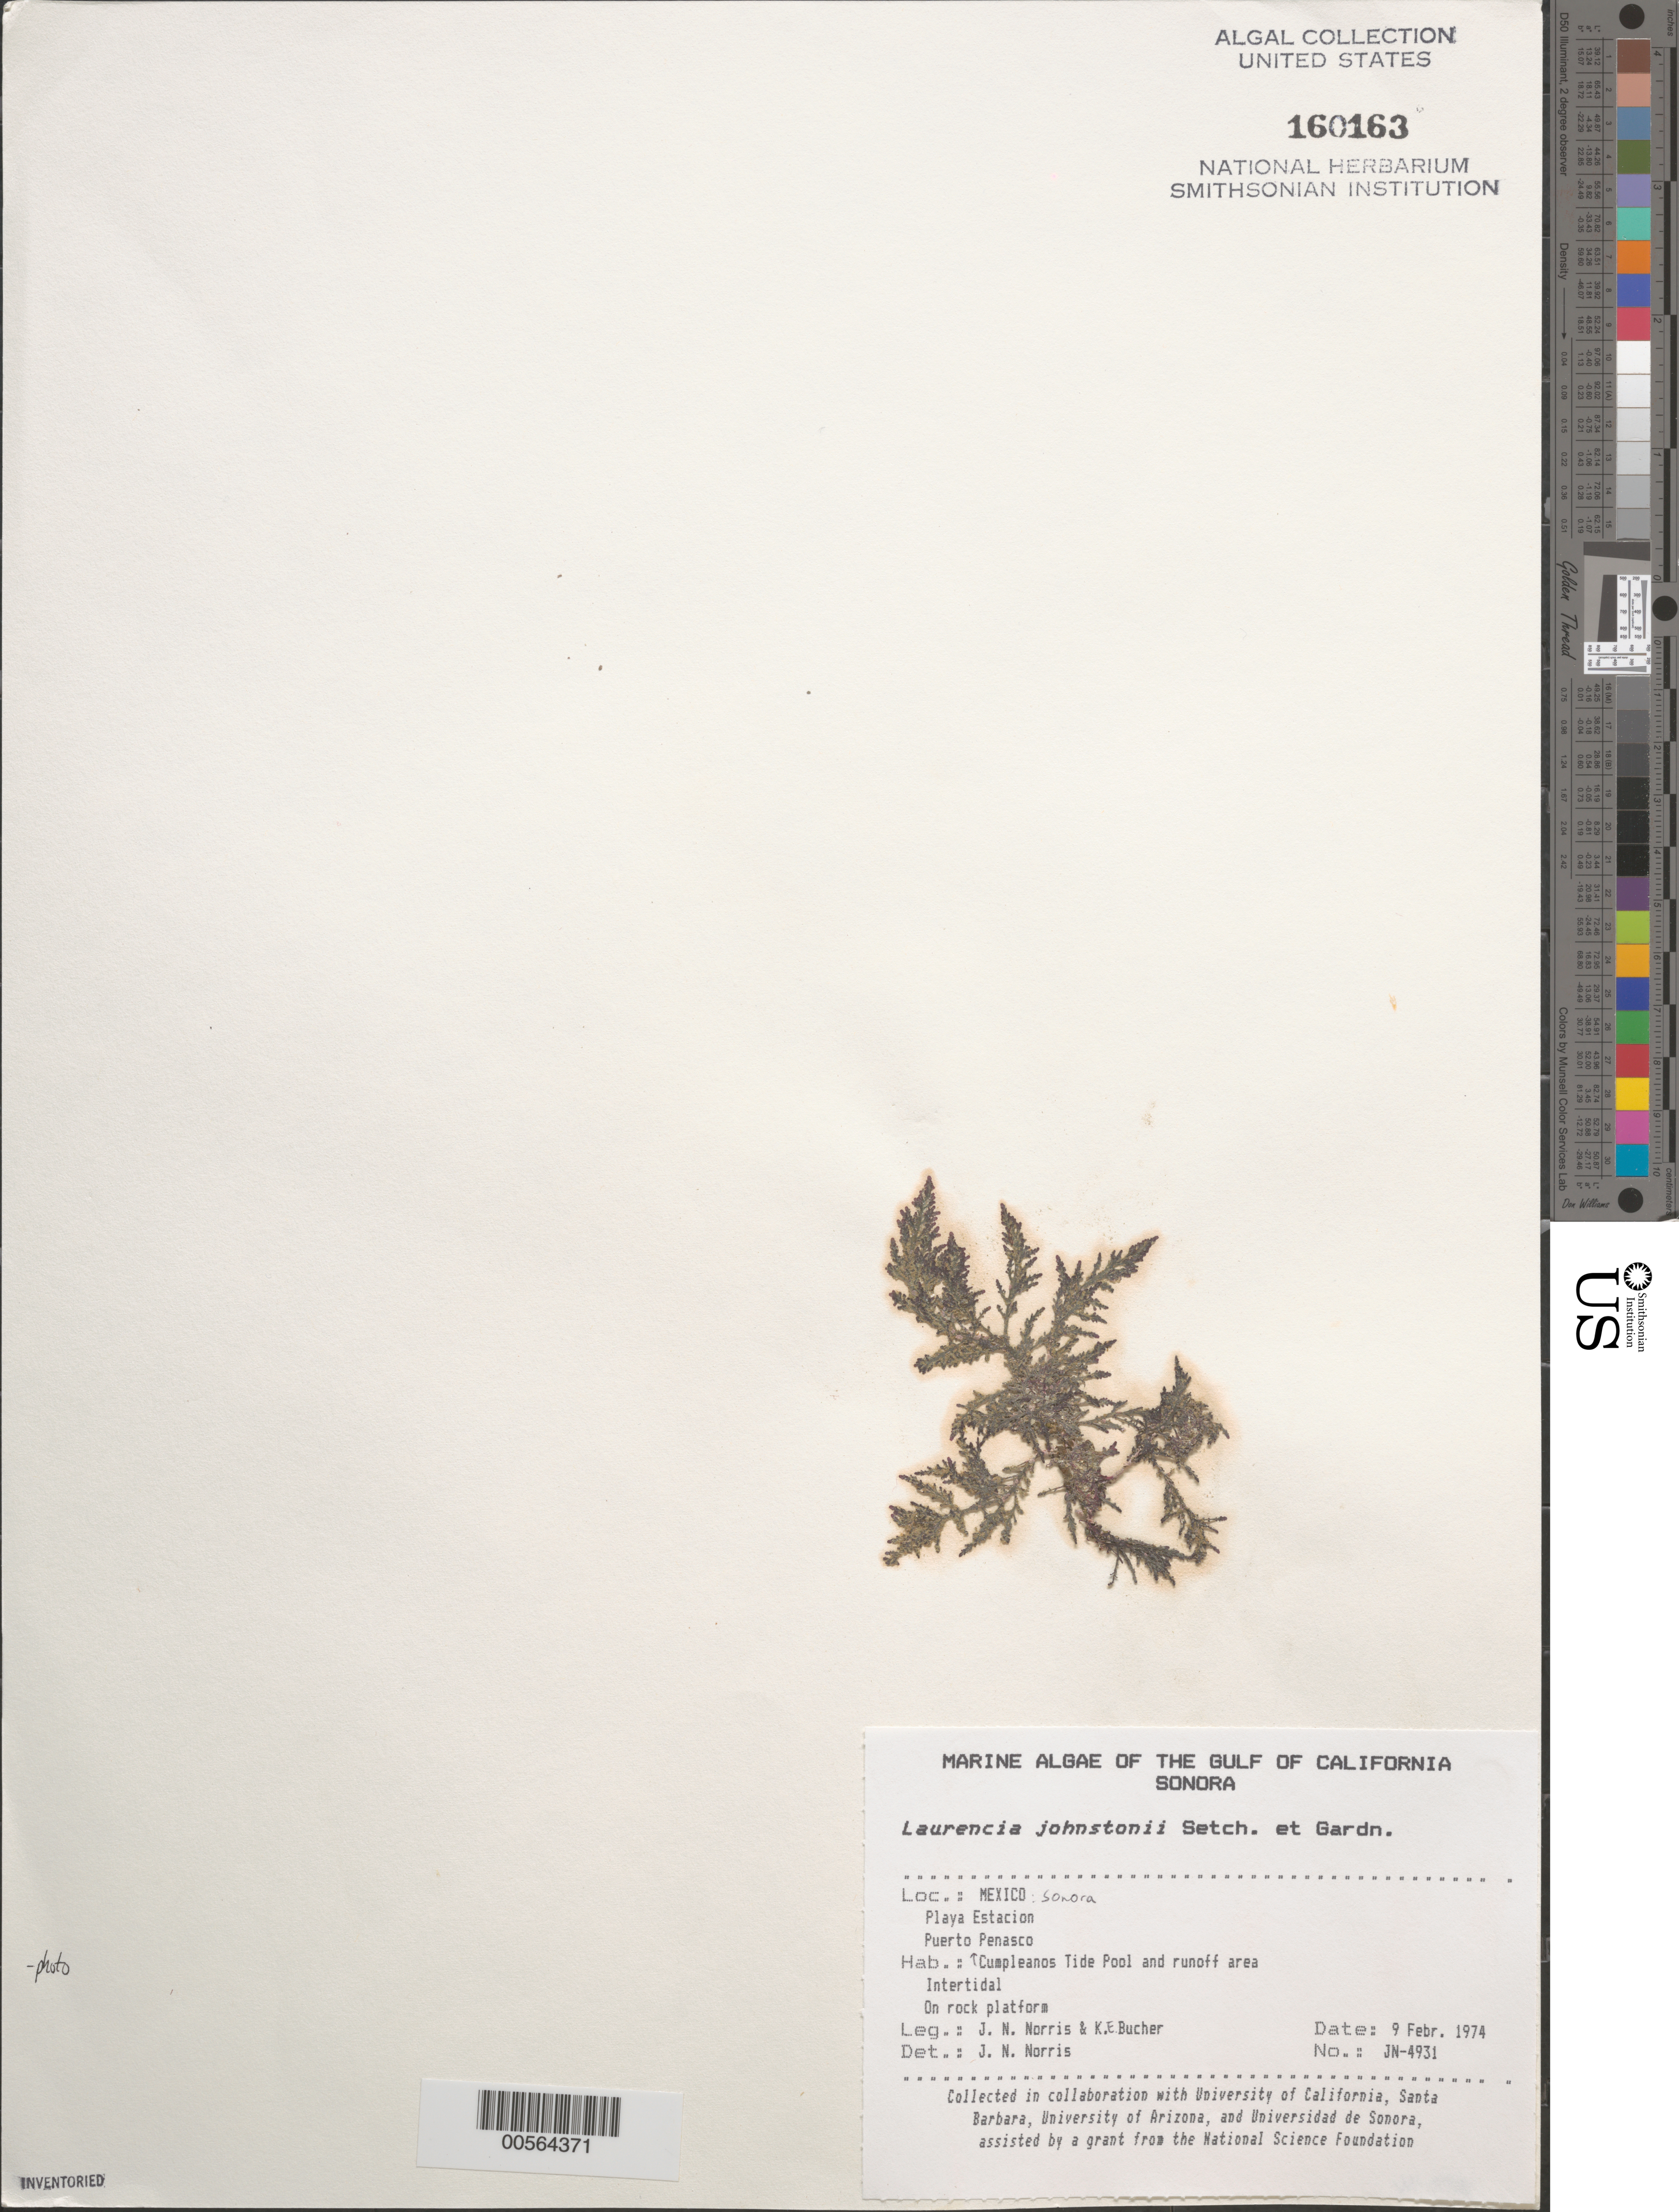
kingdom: Plantae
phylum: Rhodophyta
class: Florideophyceae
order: Ceramiales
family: Rhodomelaceae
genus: Laurencia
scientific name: Laurencia johnstonii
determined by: Norris, James N.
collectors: J. N. Norris & K. E. Bucher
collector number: JN-4931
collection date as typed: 09 Feb 1974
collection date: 1974-02-09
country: Mexico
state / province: Sonora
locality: Playa Estacion, Puerto Penasco, Cumpleanos tide pool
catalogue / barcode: US 160163